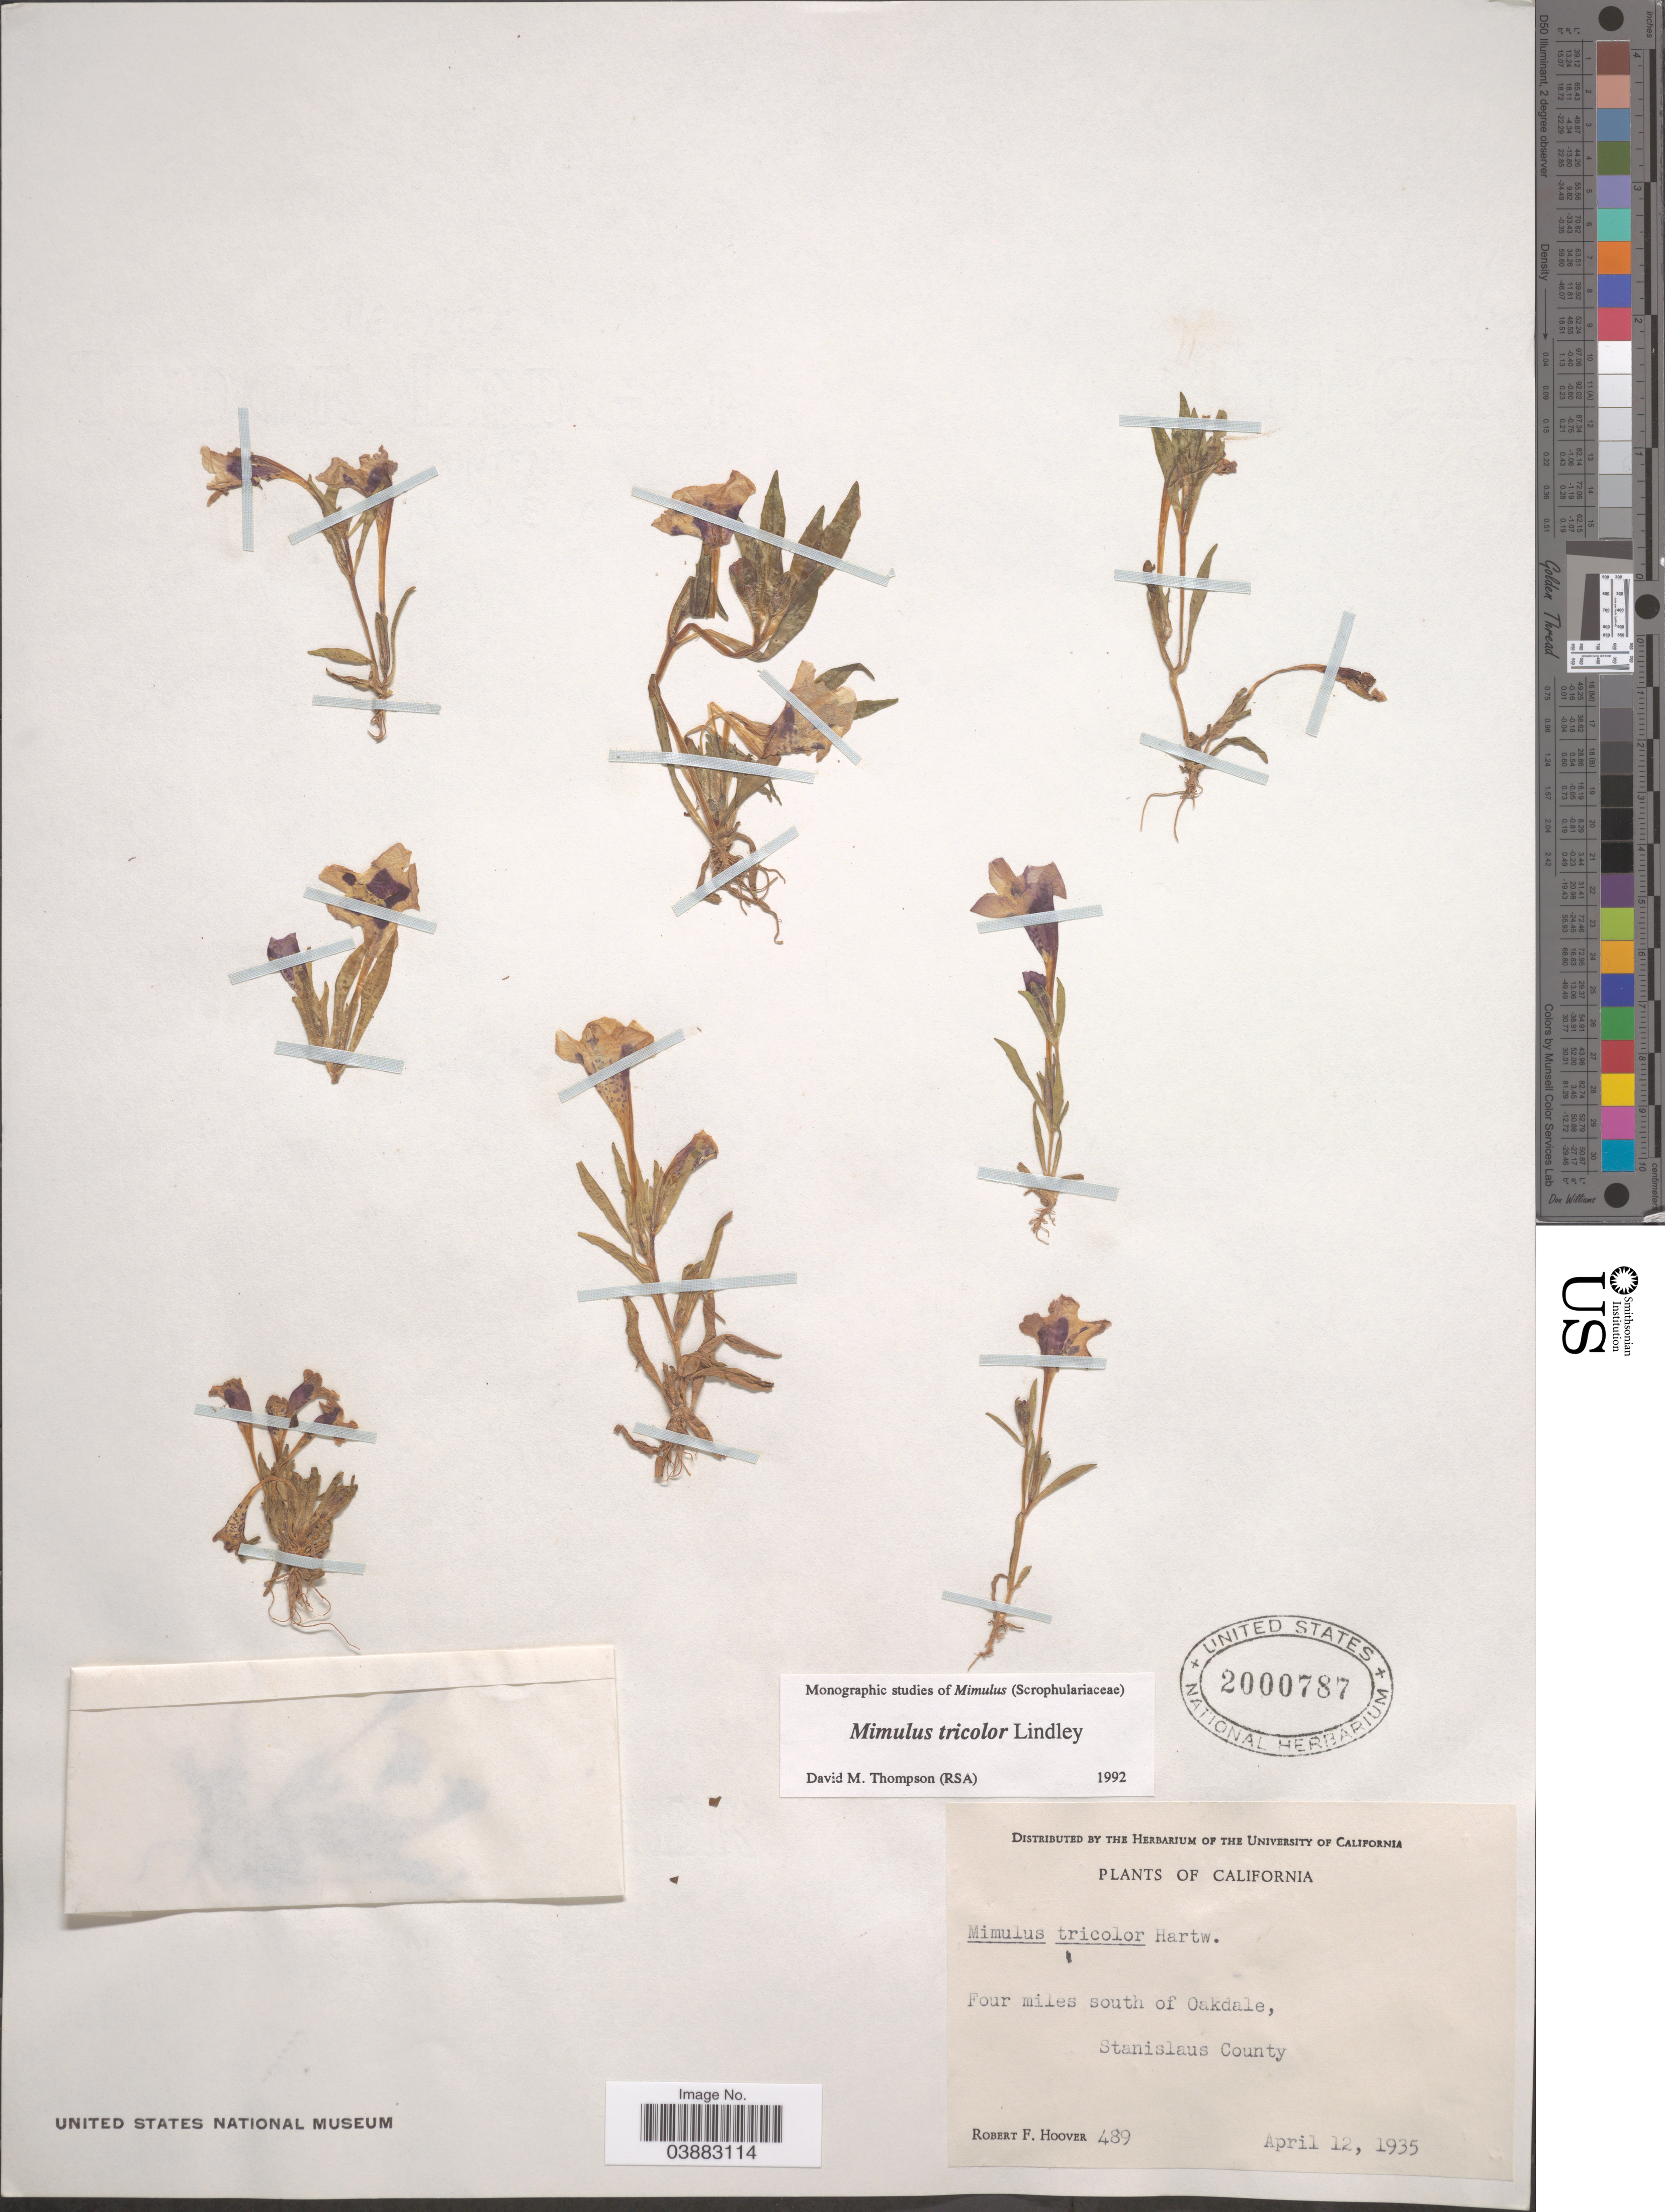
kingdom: Plantae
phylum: Tracheophyta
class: Magnoliopsida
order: Lamiales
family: Phrymaceae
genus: Mimulus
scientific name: Mimulus tricolor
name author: Hartw. ex Lindl.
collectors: R. F. Hoover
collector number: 489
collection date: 1935-04-12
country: United States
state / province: California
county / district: Stanislaus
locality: Four miles south of Oakdale, Stanislaus County.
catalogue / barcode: US 2000787